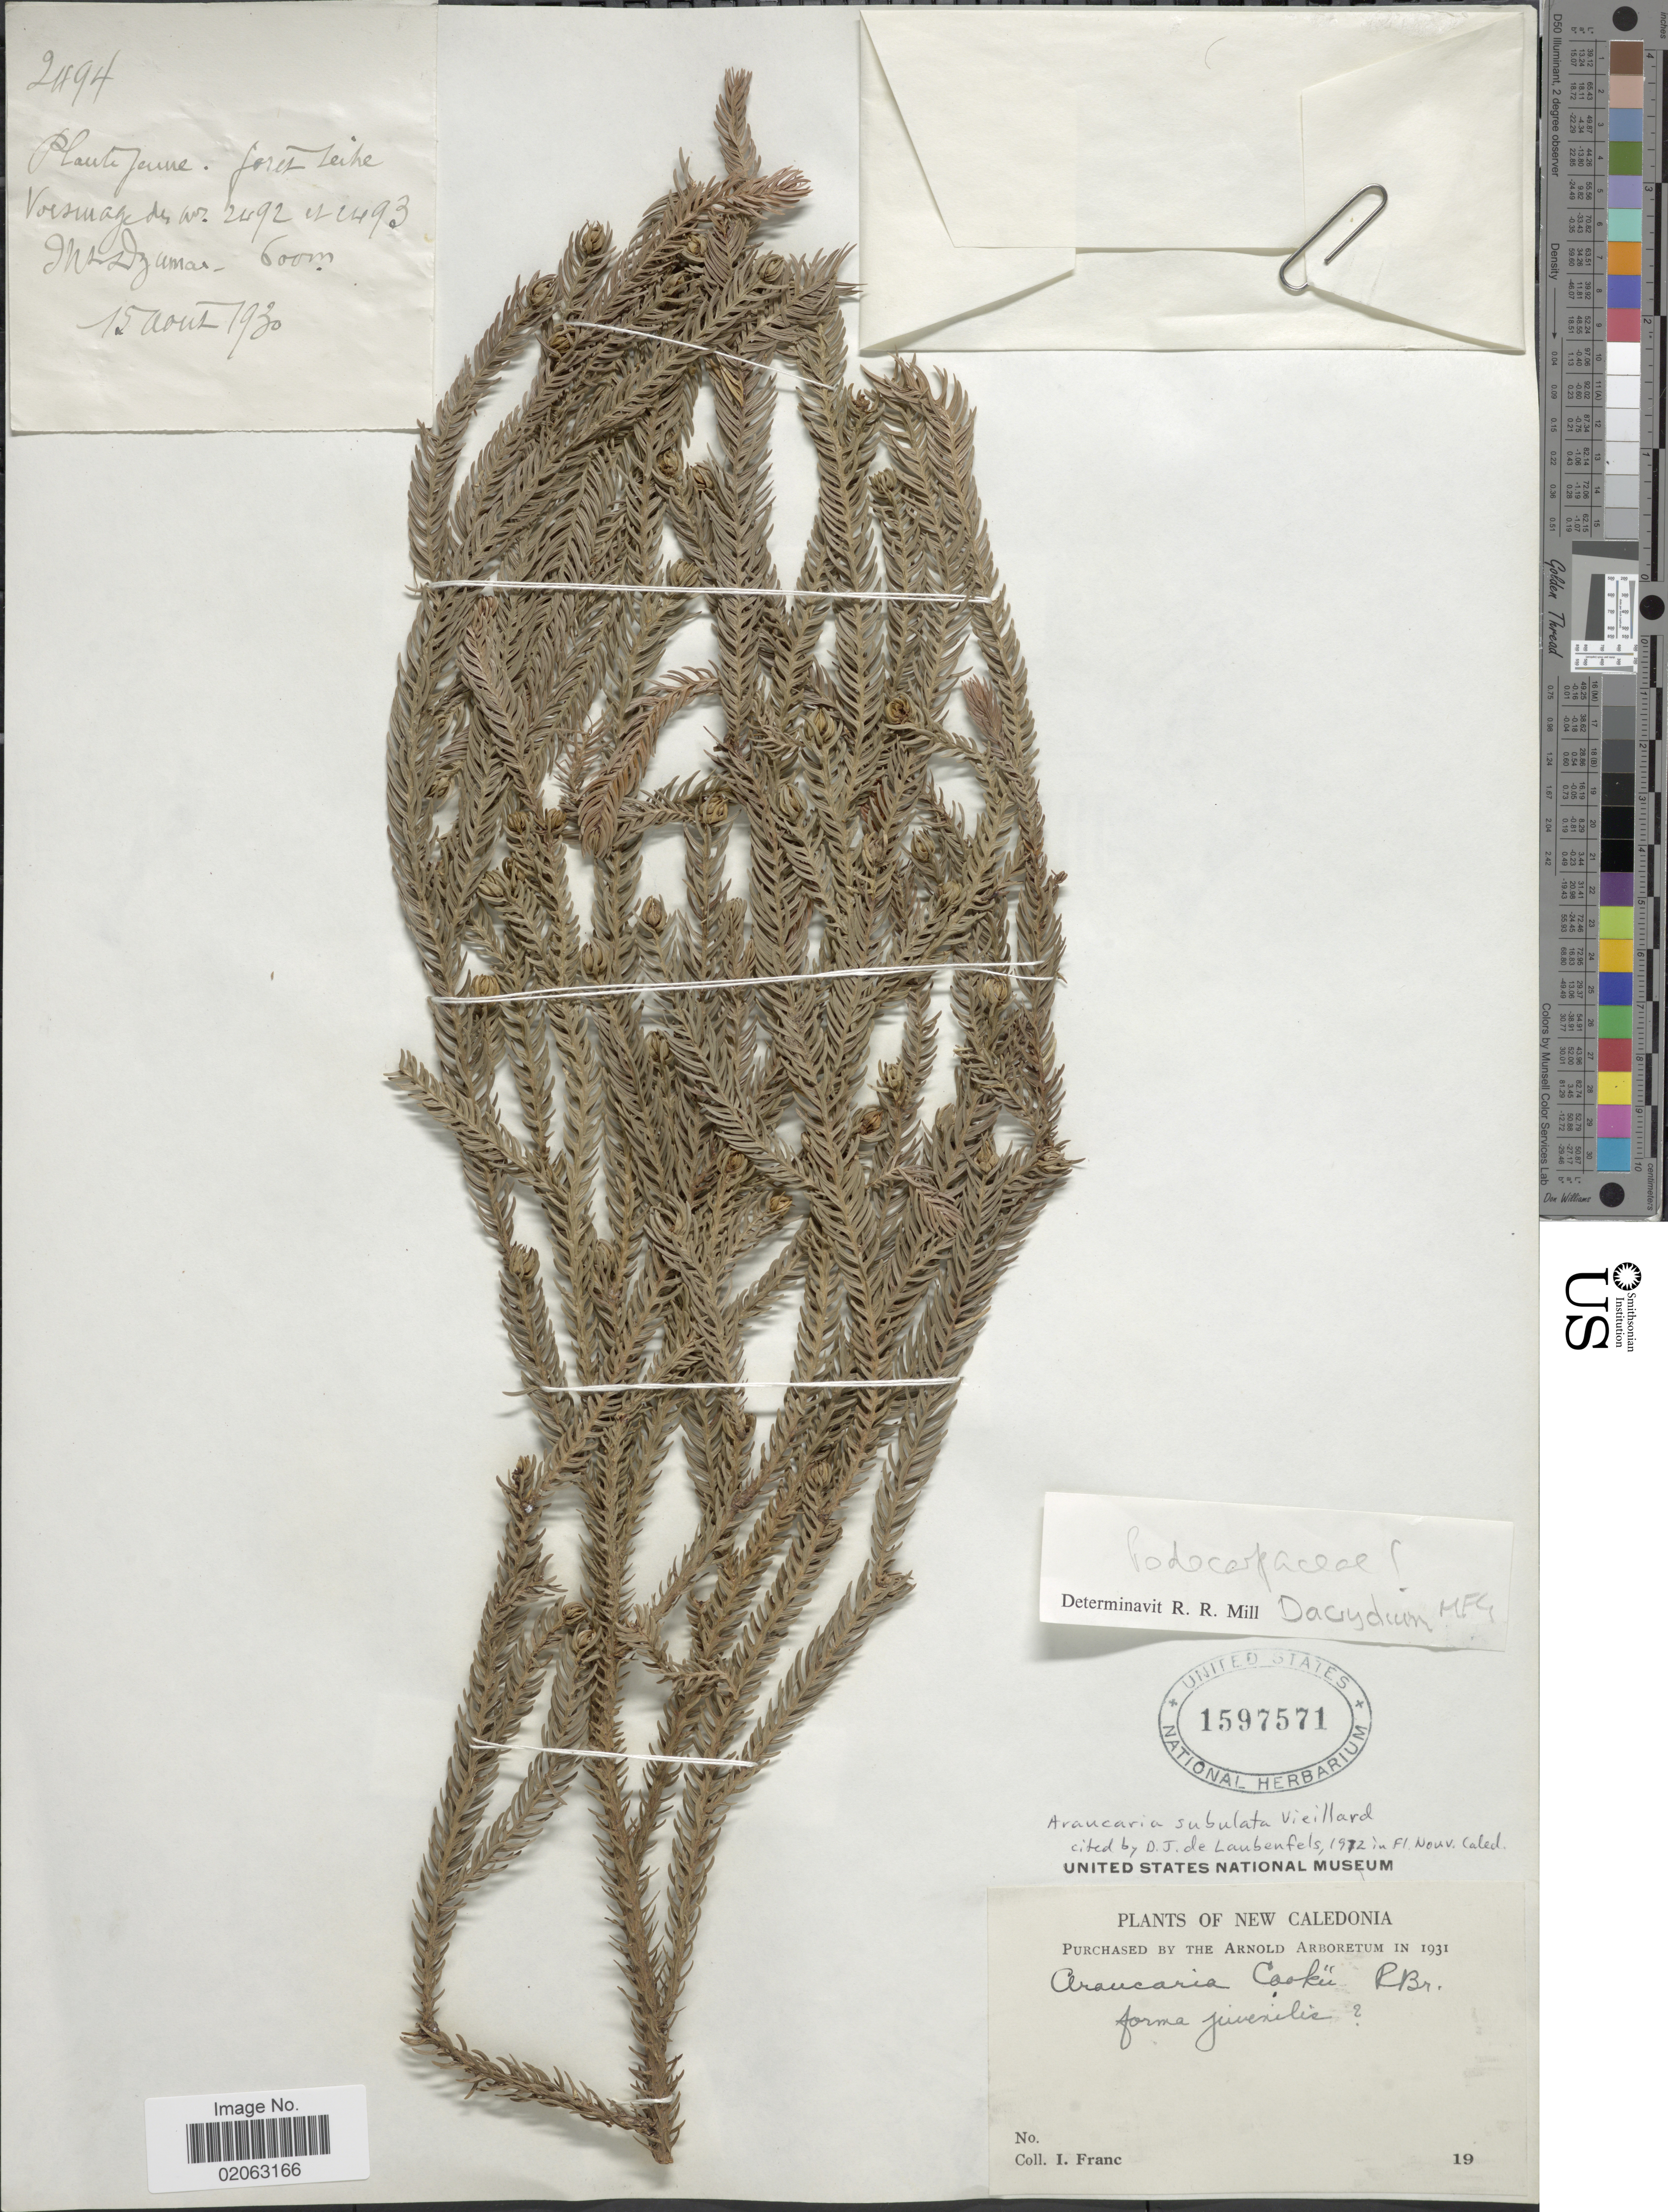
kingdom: Plantae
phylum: Tracheophyta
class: Pinopsida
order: Pinales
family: Araucariaceae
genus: Araucaria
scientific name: Araucaria subulata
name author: Vieill.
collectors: I. Franc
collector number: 2494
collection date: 1930-08-15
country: New Caledonia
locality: Plante Jeune, foret Teihe, Voisinag [interpreted].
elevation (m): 600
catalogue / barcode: US 1597571